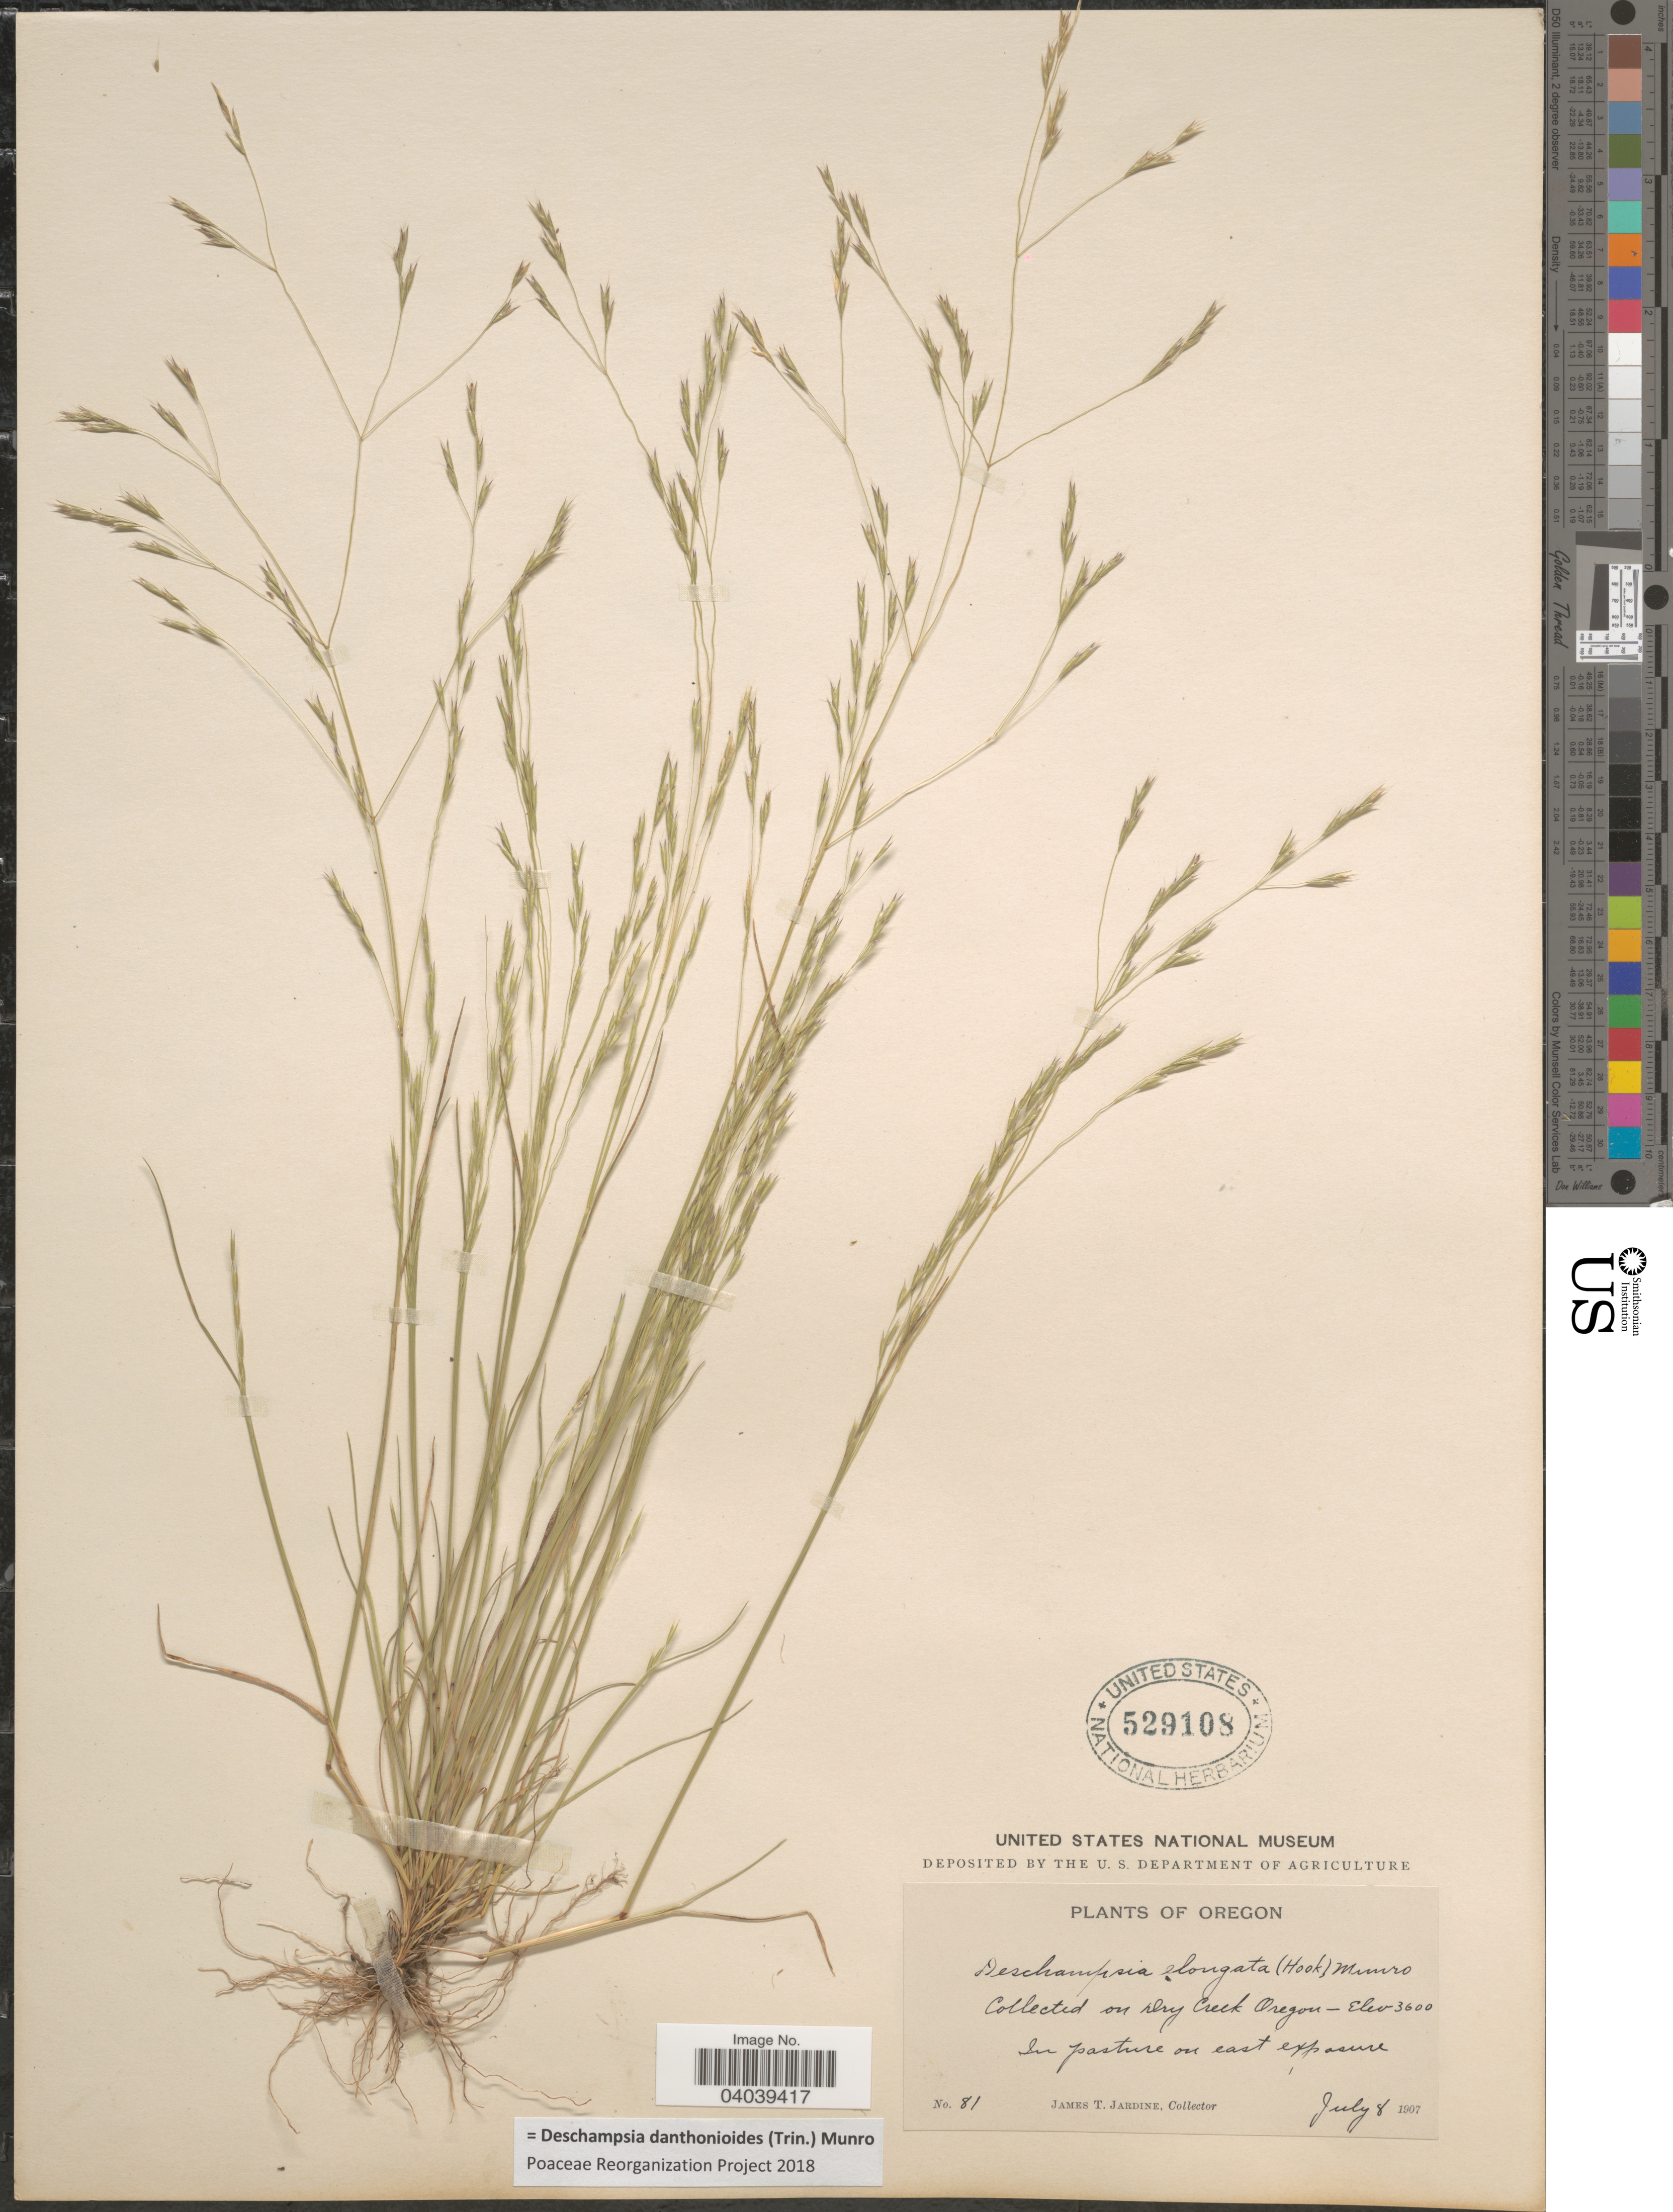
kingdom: Plantae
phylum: Tracheophyta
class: Liliopsida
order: Poales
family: Poaceae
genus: Deschampsia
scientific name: Deschampsia danthonioides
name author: (Trin.) Munro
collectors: J. T. Jardine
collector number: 81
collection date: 1907-07-08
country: United States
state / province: Oregon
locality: On Dry Creek Oregon. In pasture on east exposure.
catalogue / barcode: US 529108